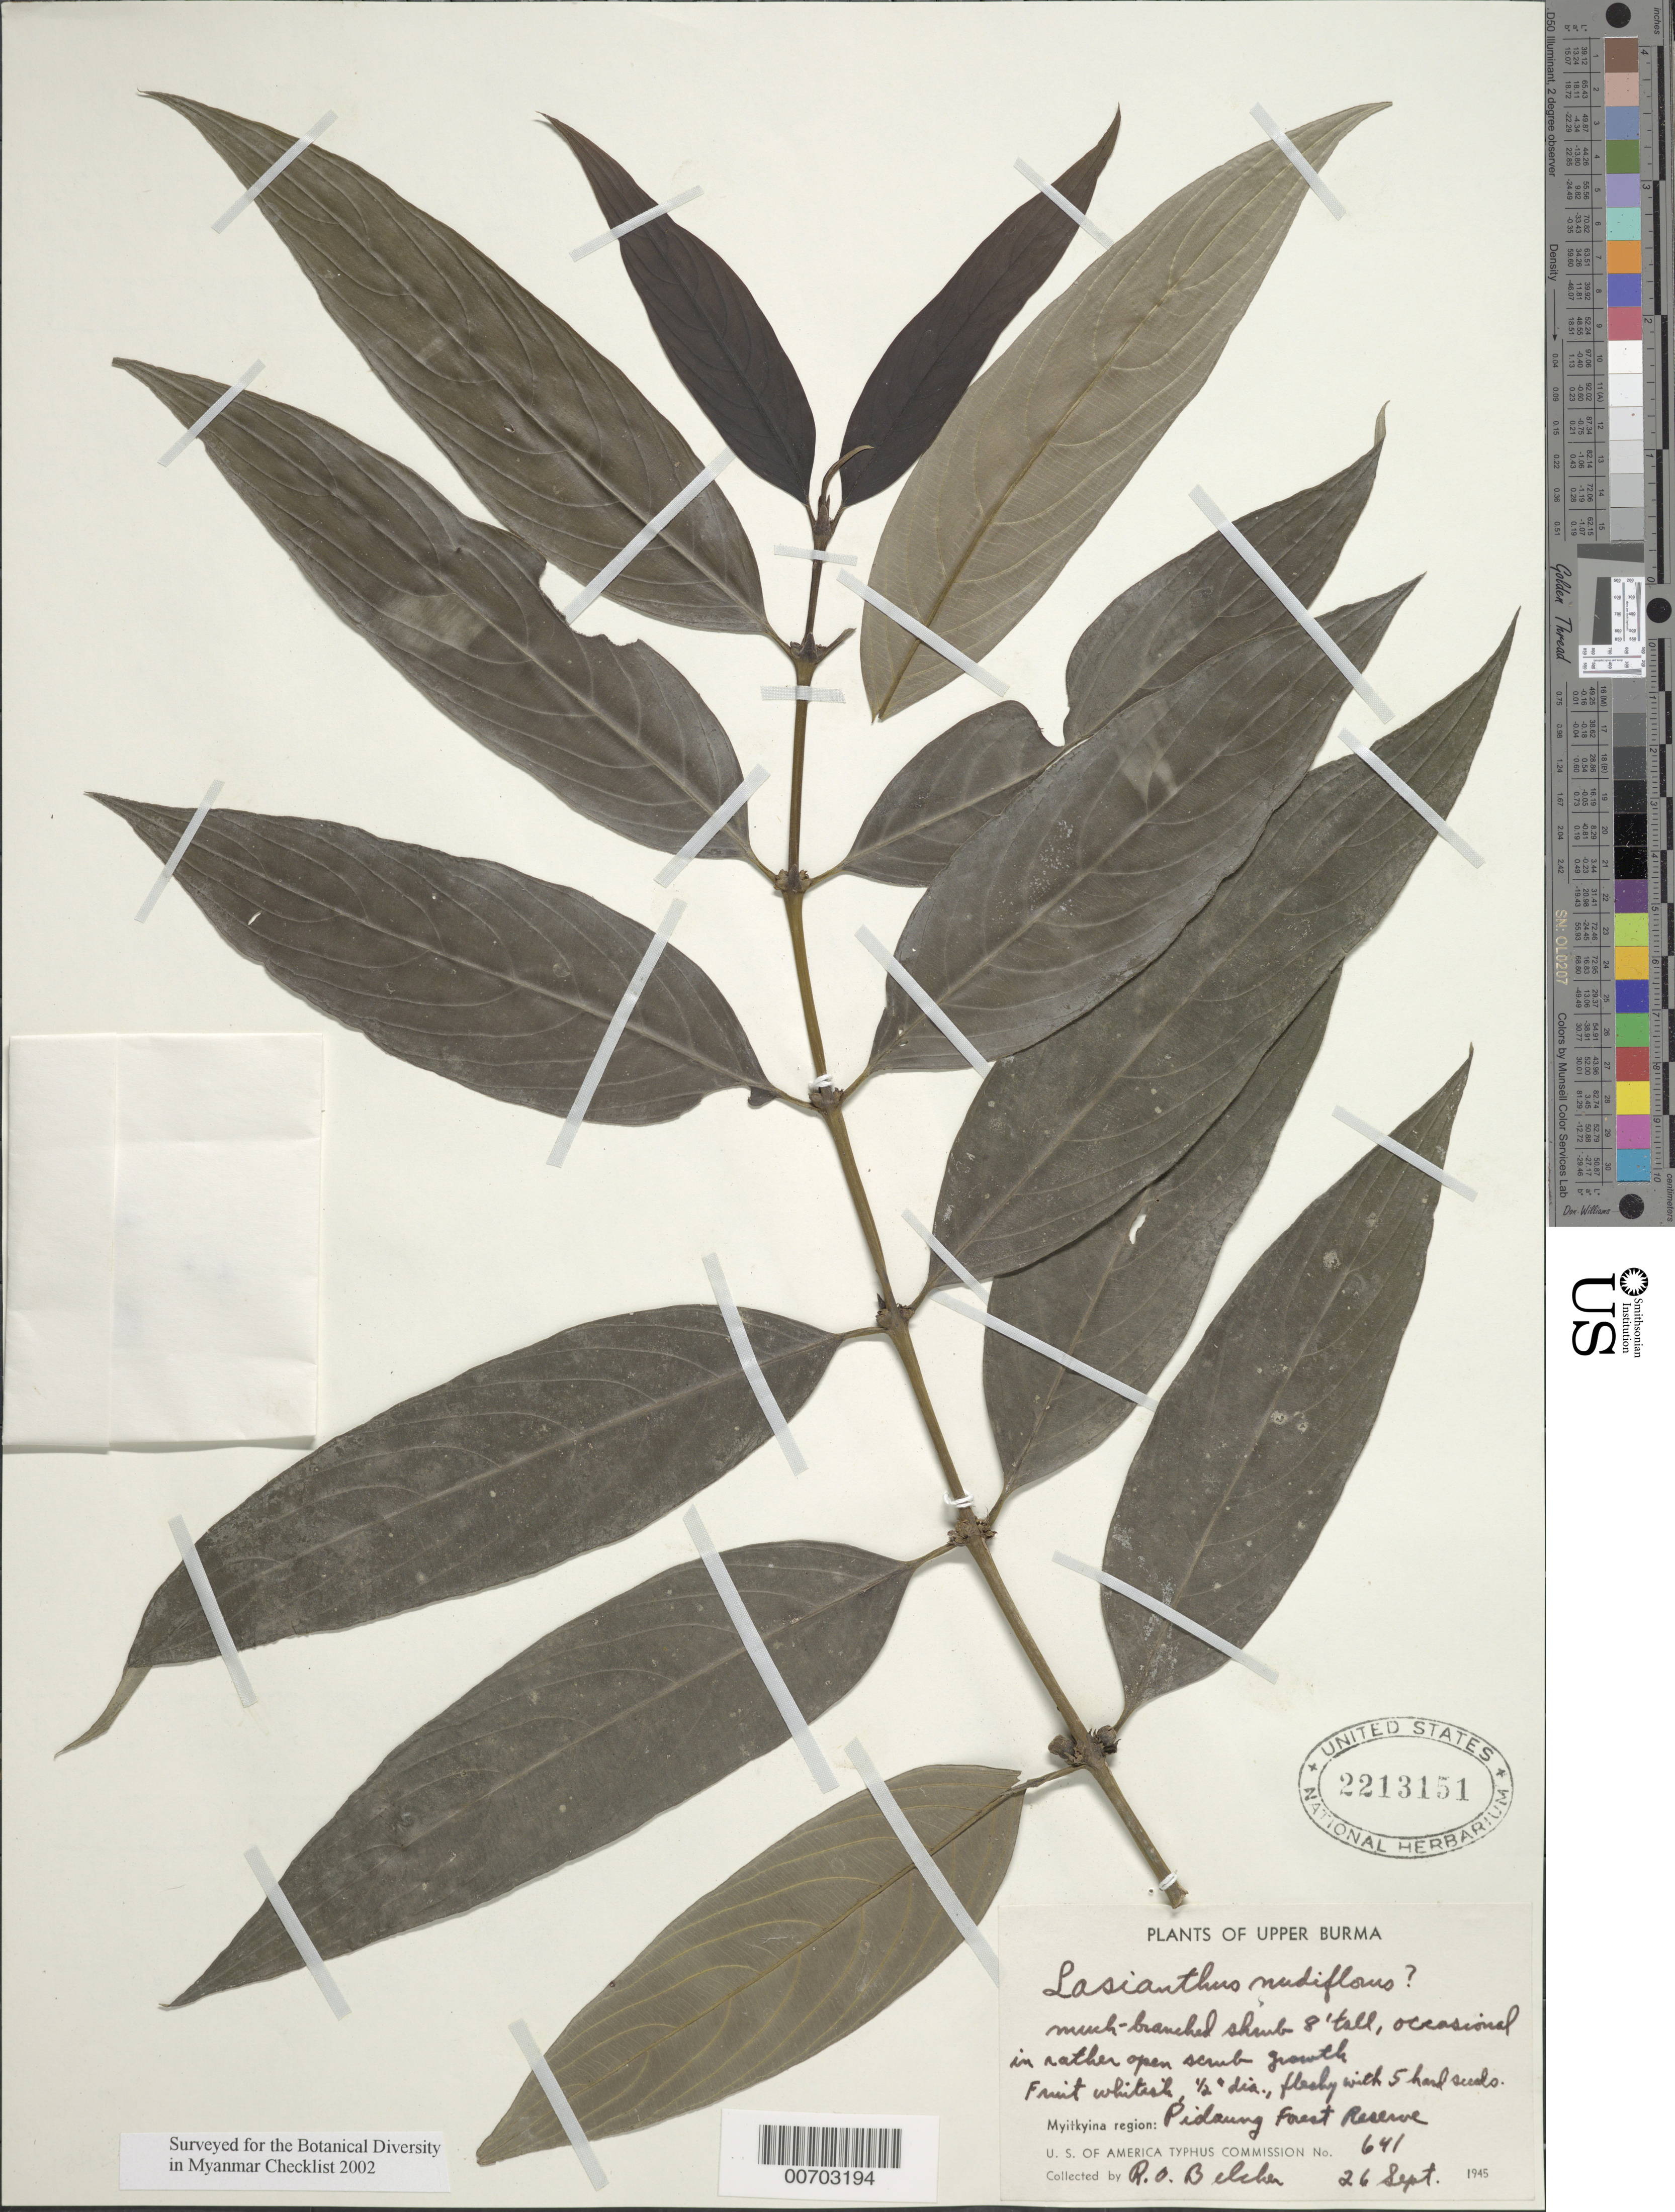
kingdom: Plantae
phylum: Tracheophyta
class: Magnoliopsida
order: Gentianales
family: Rubiaceae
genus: Lasianthus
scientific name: Lasianthus sp.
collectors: R. Belcher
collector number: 641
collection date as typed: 26 Sep 1945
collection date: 1945-09-26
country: Myanmar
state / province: Kachin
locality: Myitkyina, Pidaung Forest Reserve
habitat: Open scrub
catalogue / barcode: US 2213151